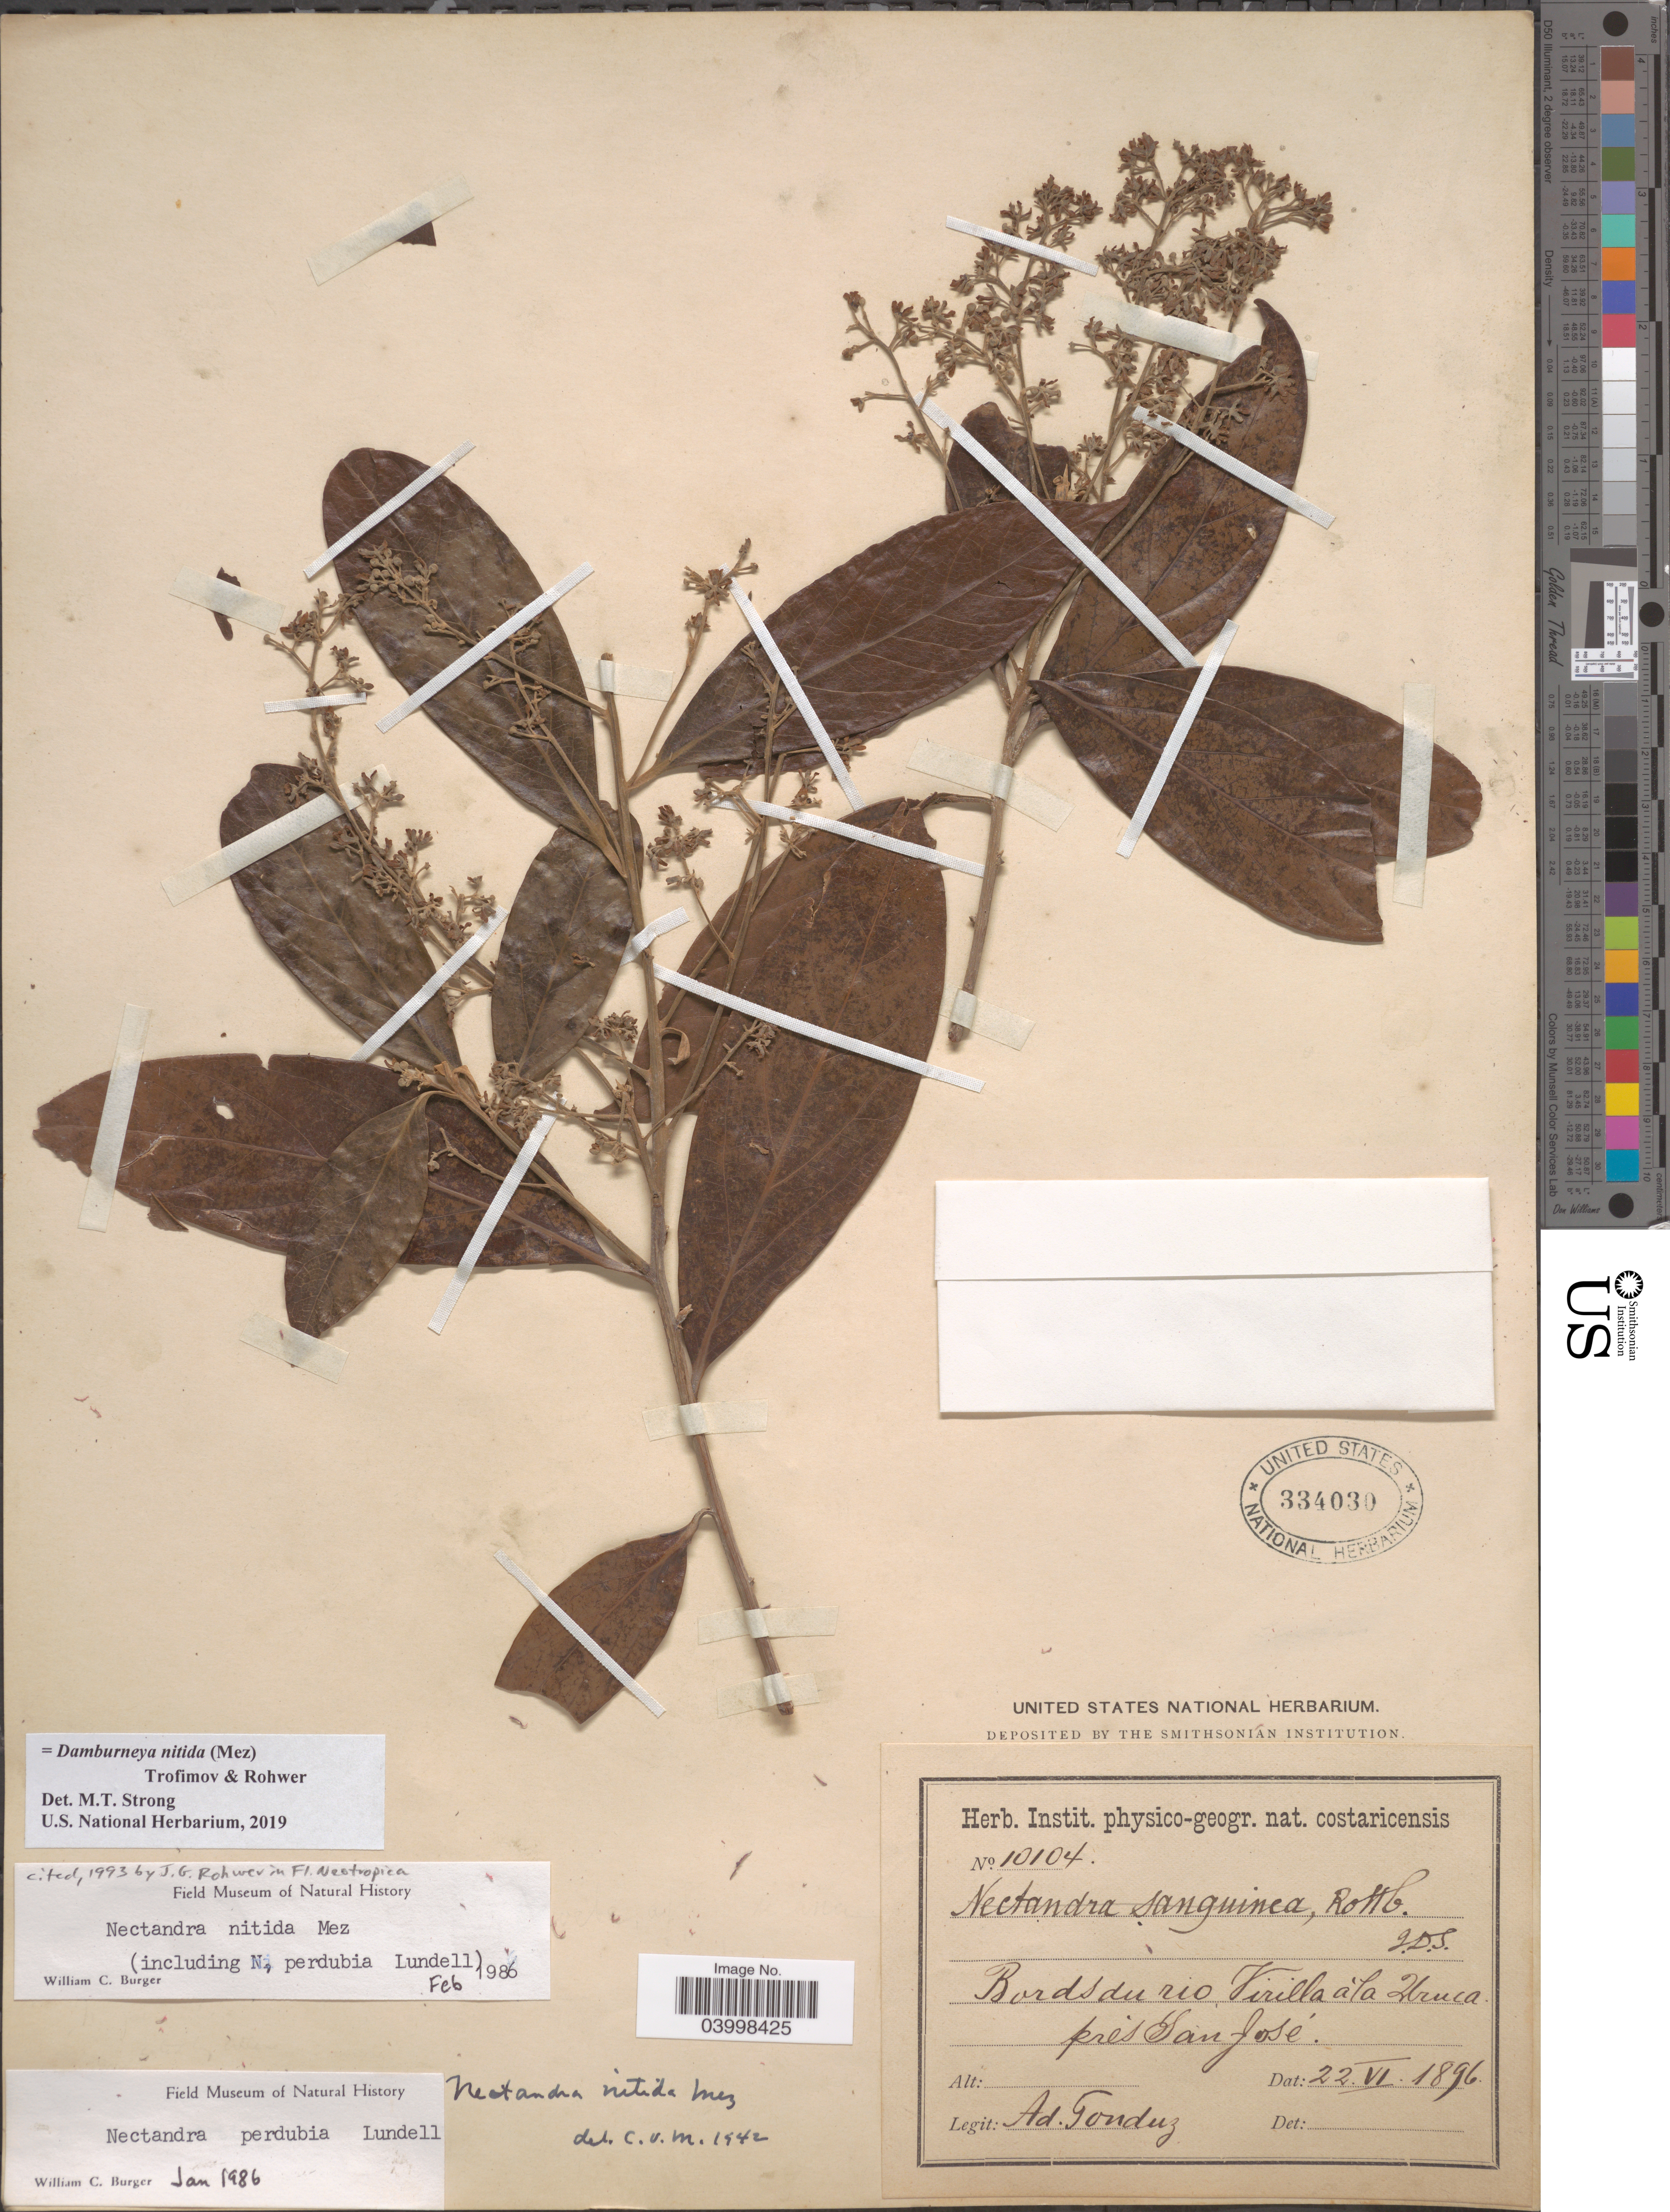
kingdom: Plantae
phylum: Tracheophyta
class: Magnoliopsida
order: Laurales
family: Lauraceae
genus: Damburneya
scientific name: Damburneya nitida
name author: (Mez) Trofimov & Rohwer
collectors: A. Tonduz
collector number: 10104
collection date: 1896-06-22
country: Costa Rica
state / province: San José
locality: Bords du rio Virilla à la Uruca près San José.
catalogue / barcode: US 334030